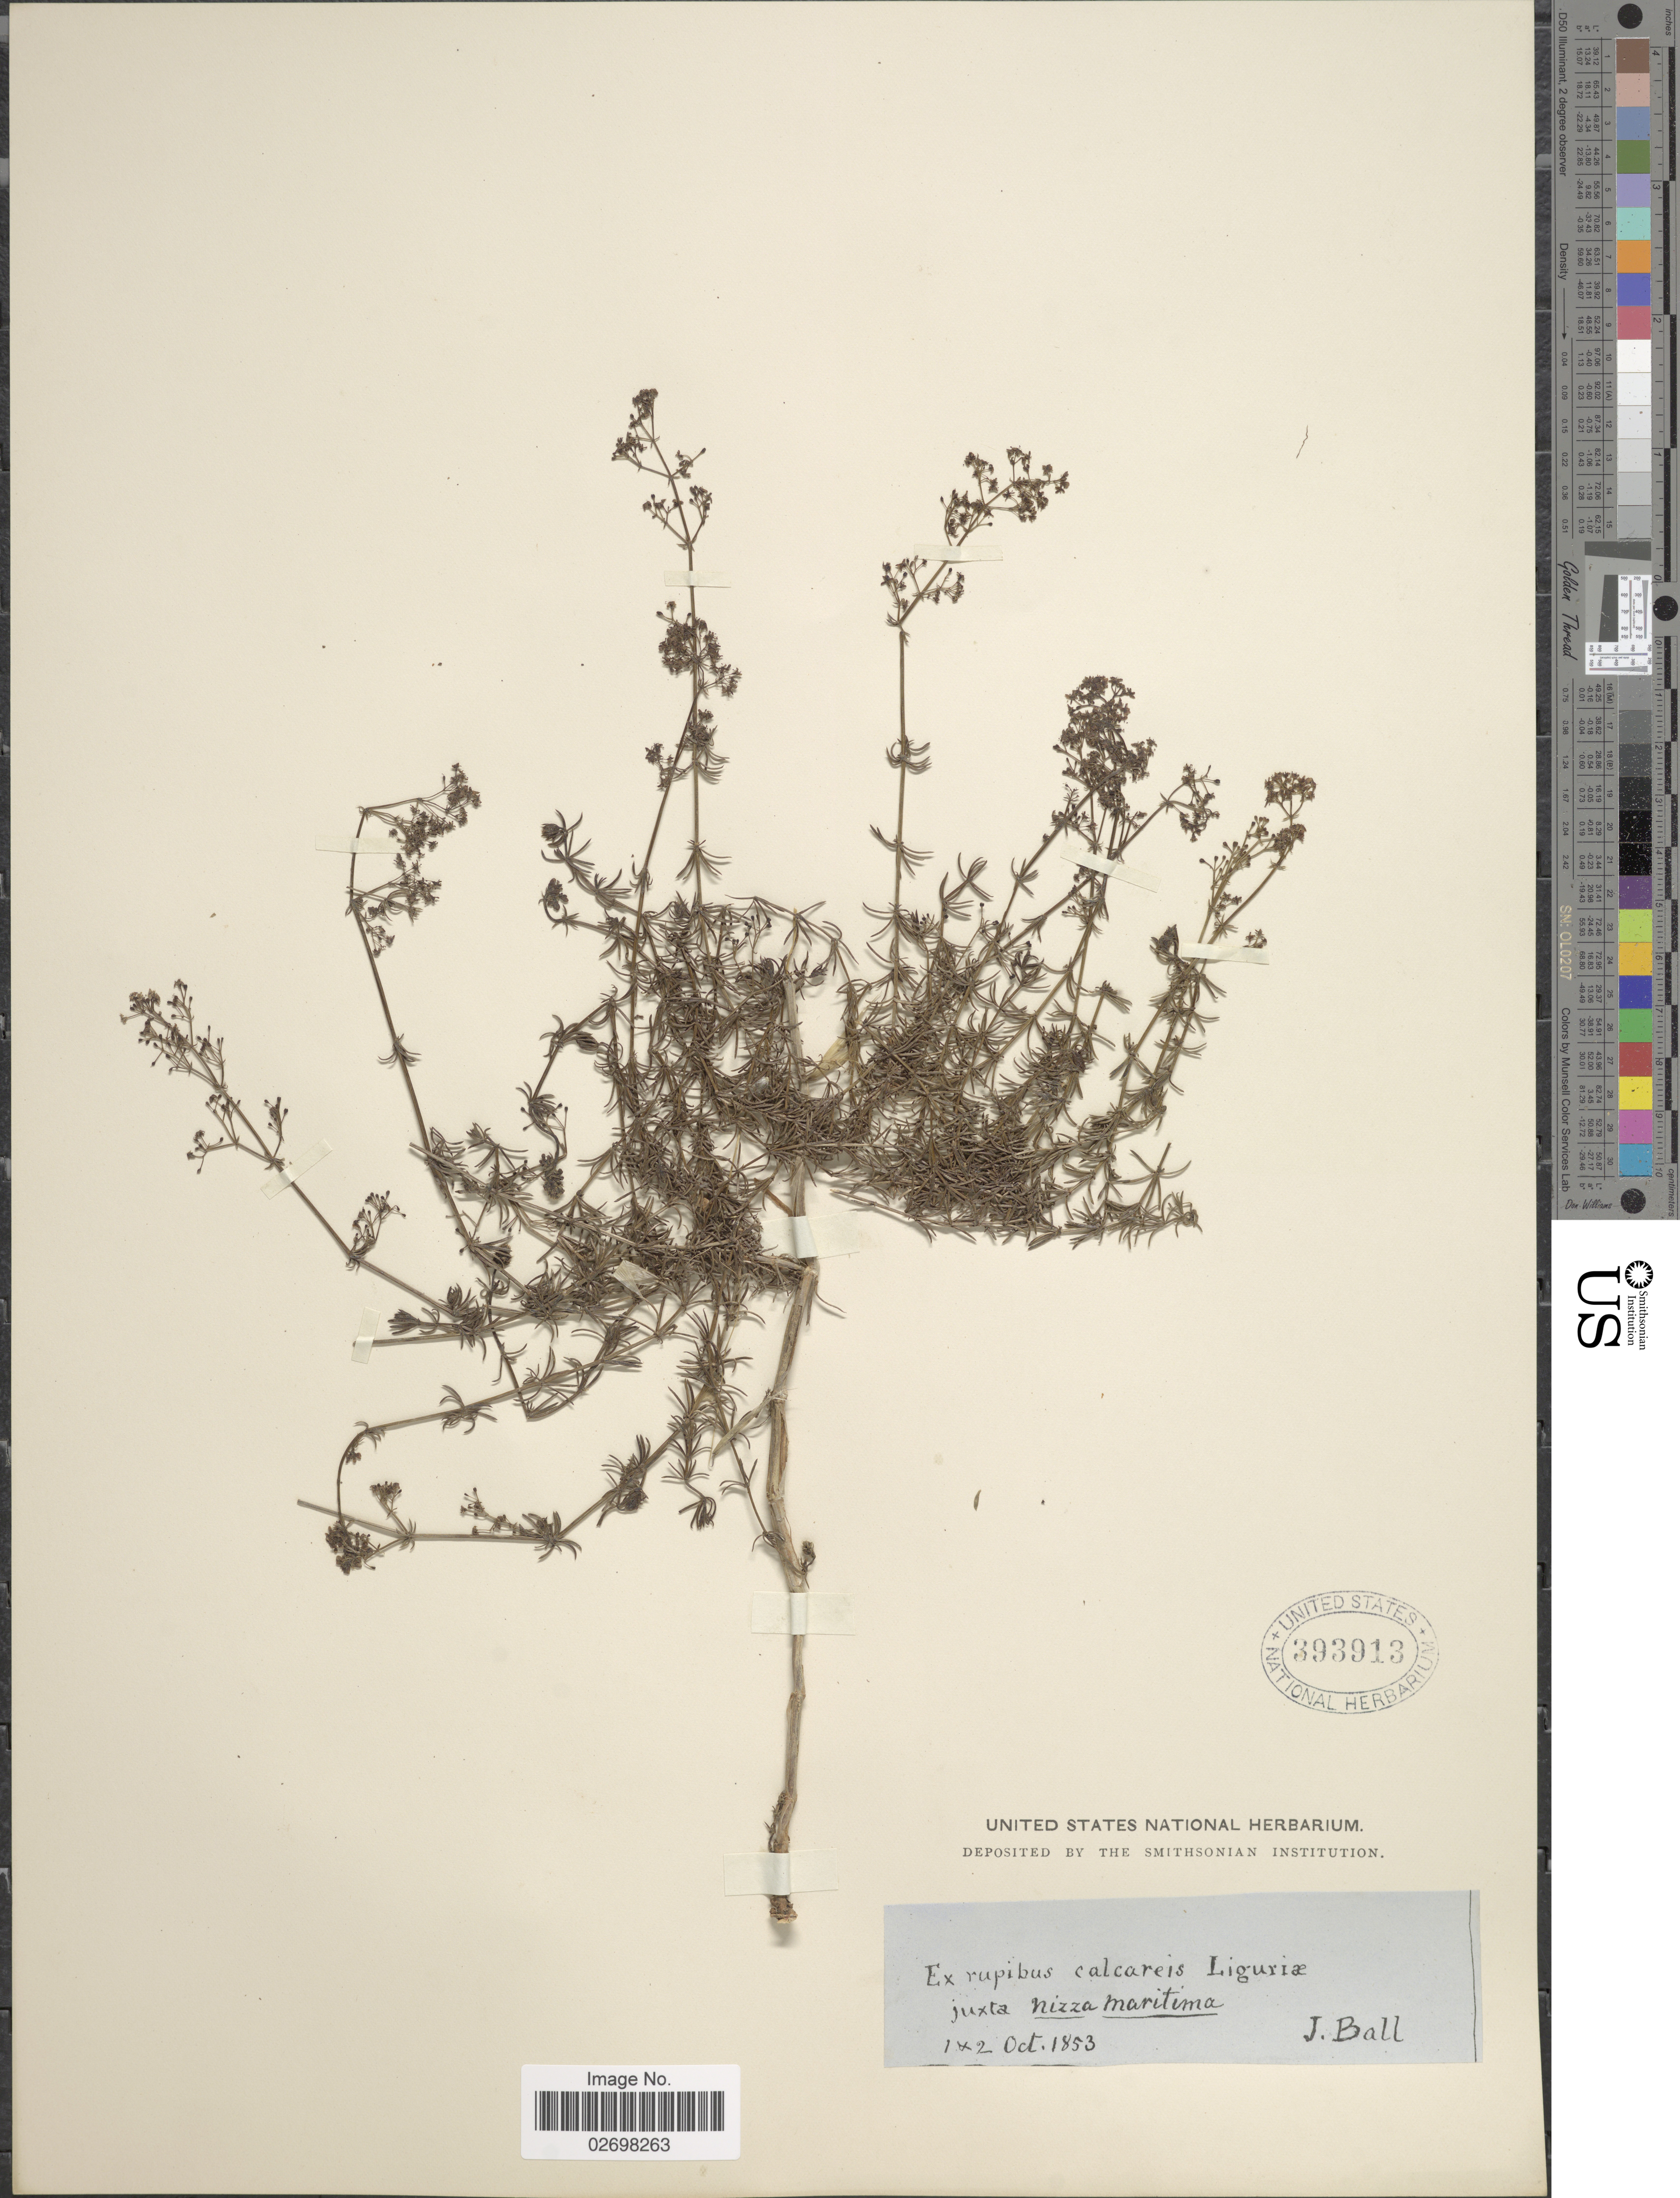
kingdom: Plantae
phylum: Tracheophyta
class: Magnoliopsida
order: Gentianales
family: Rubiaceae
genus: Galium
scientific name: Galium sp.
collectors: J. Ball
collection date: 1853-10-01/1853-10-02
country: France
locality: Rupibus calcareis Liguriæ juxta Nizza Maritima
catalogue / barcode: US 393913